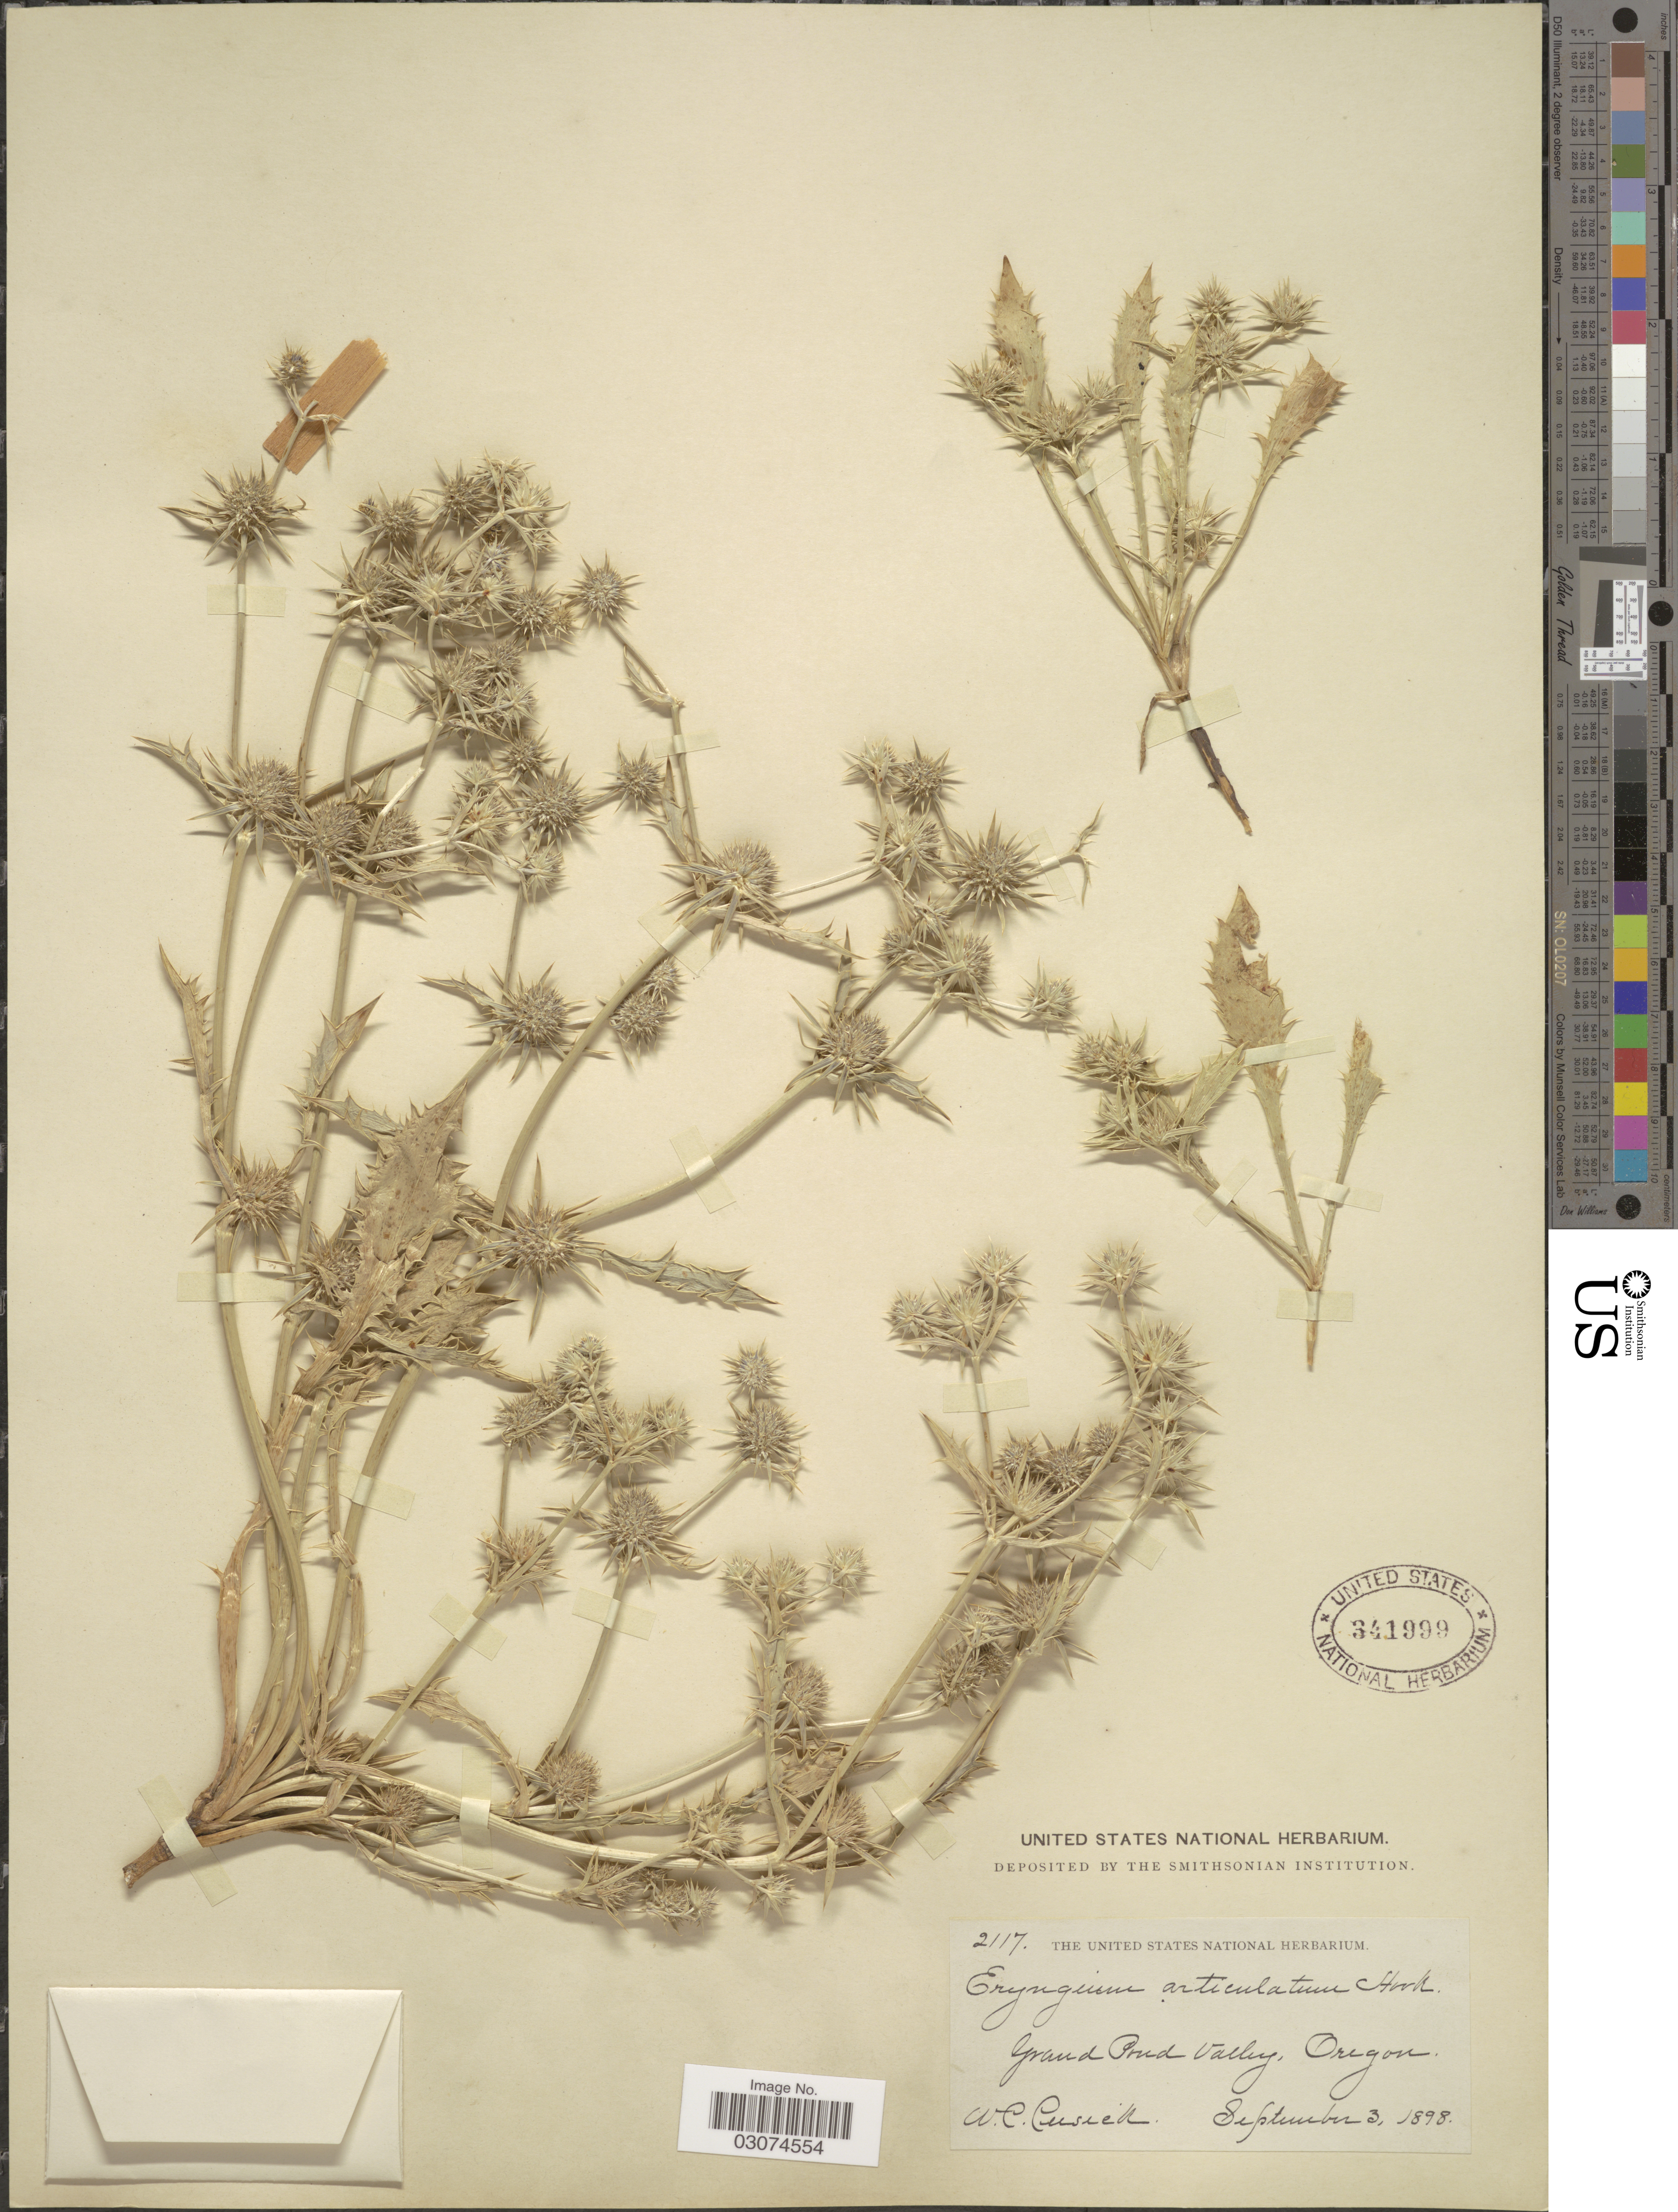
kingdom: Plantae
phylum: Tracheophyta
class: Magnoliopsida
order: Apiales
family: Apiaceae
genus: Eryngium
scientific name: Eryngium alismifolium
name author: Greene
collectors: W. C. Cusick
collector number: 2117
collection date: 1898-09-03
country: United States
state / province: Oregon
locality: Grand Pond Valley.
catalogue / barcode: US 341999